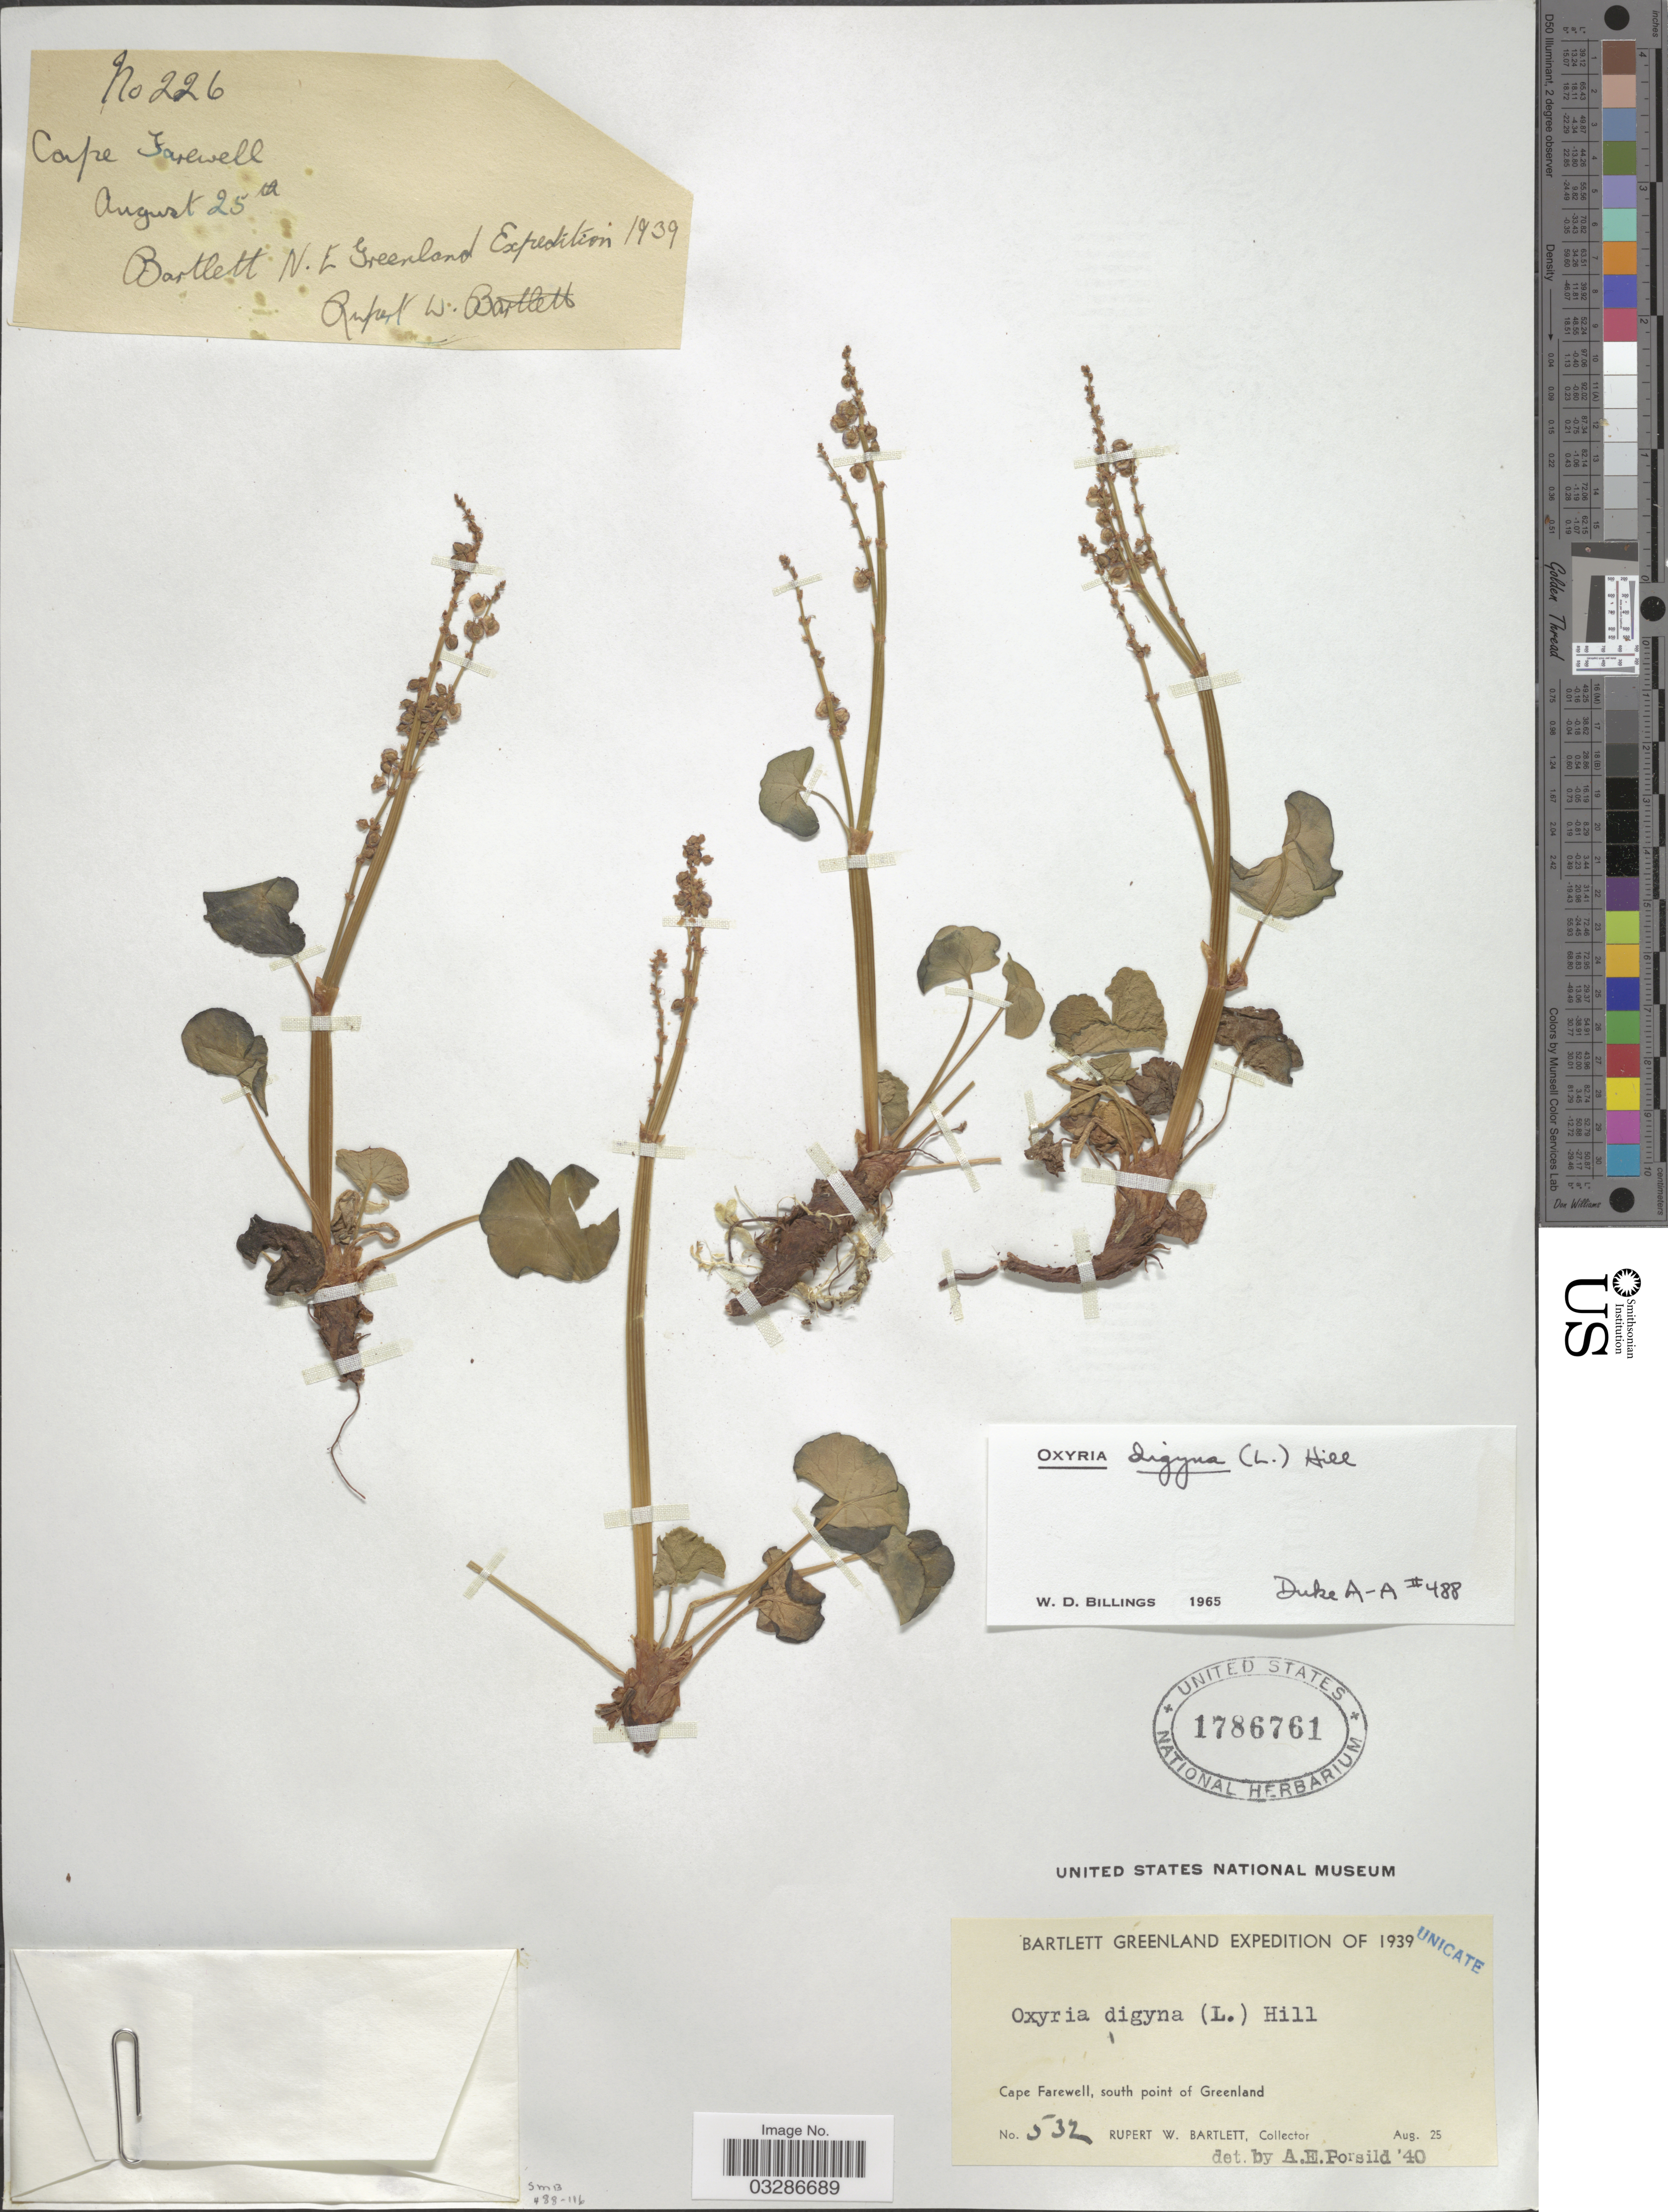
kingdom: Plantae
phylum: Tracheophyta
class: Magnoliopsida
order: Caryophyllales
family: Polygonaceae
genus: Oxyria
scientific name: Oxyria digyna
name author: (L.) Hill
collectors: R. W. Bartlett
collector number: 532/226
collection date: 1939-08-25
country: Greenland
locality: N.E. Greenland. Cape Farewell, south point of Greenland.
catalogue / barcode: US 1786761